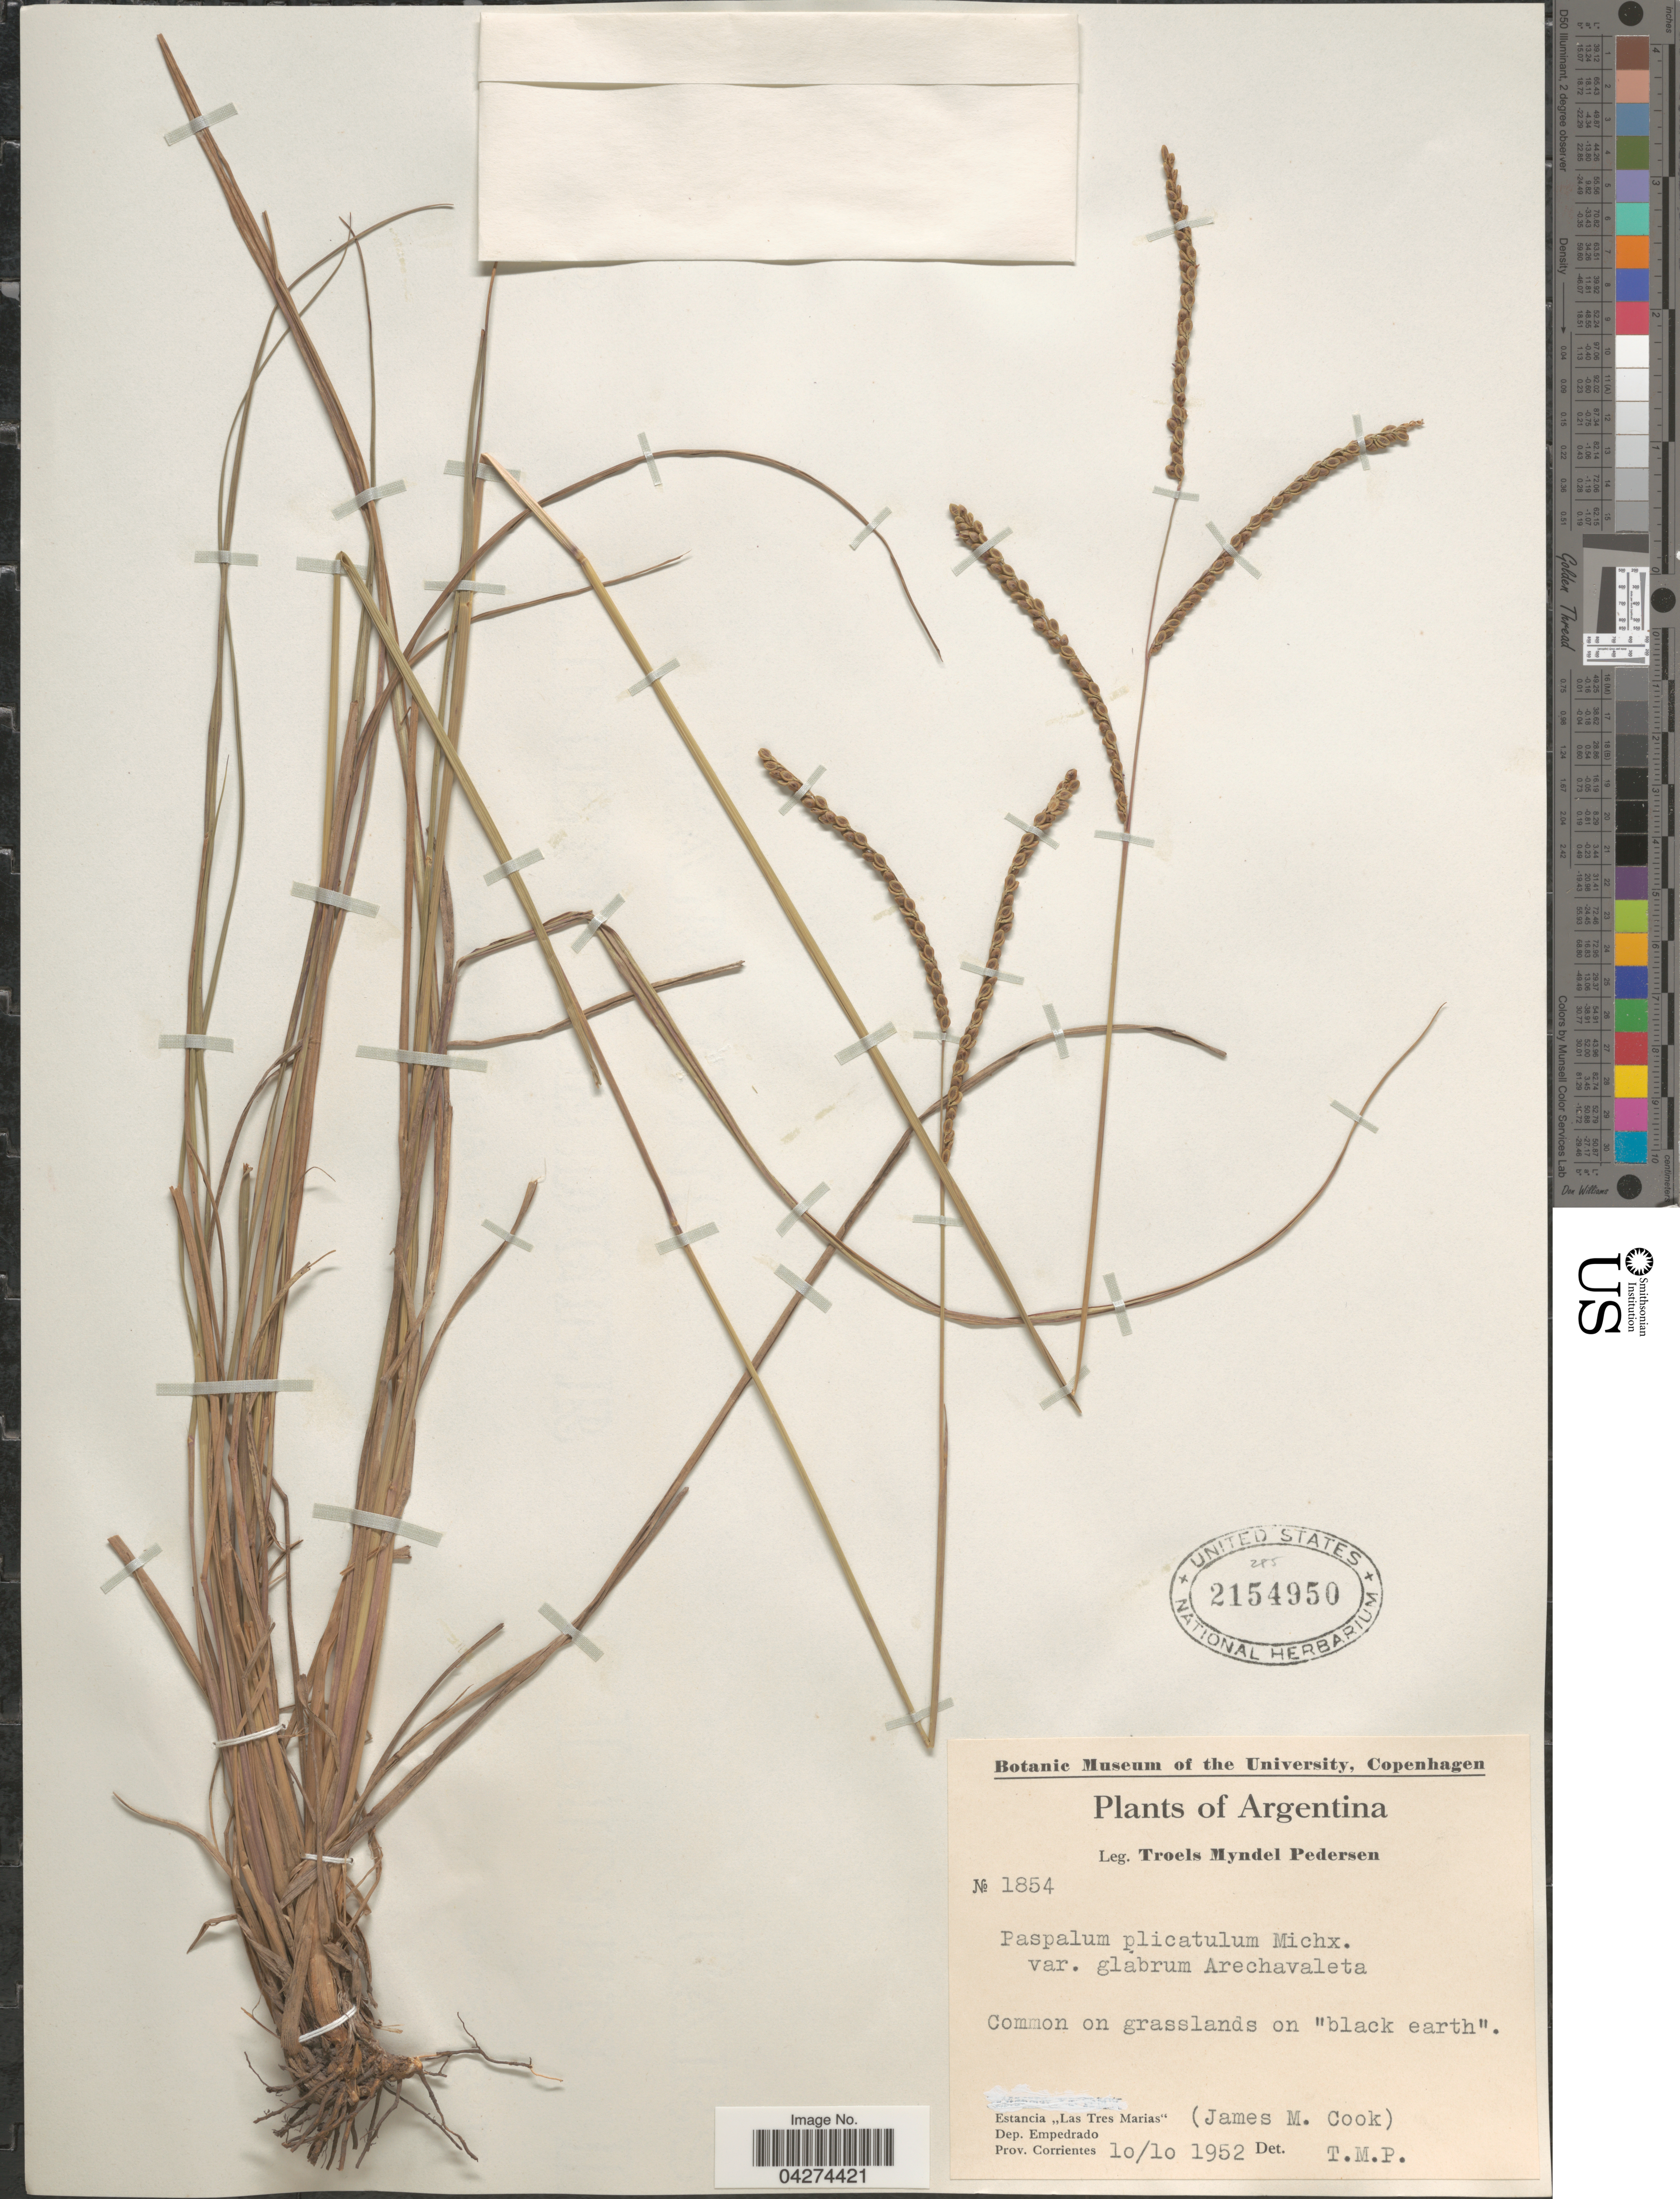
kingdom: Plantae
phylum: Tracheophyta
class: Liliopsida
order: Poales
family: Poaceae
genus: Paspalum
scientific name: Paspalum plicatulum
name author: Michx.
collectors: T. Pederson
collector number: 1854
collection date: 1952-10-10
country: Argentina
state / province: Corrientes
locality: Estancia "Las Tres Marias". Dep. Empedrado.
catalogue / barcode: US 2154950